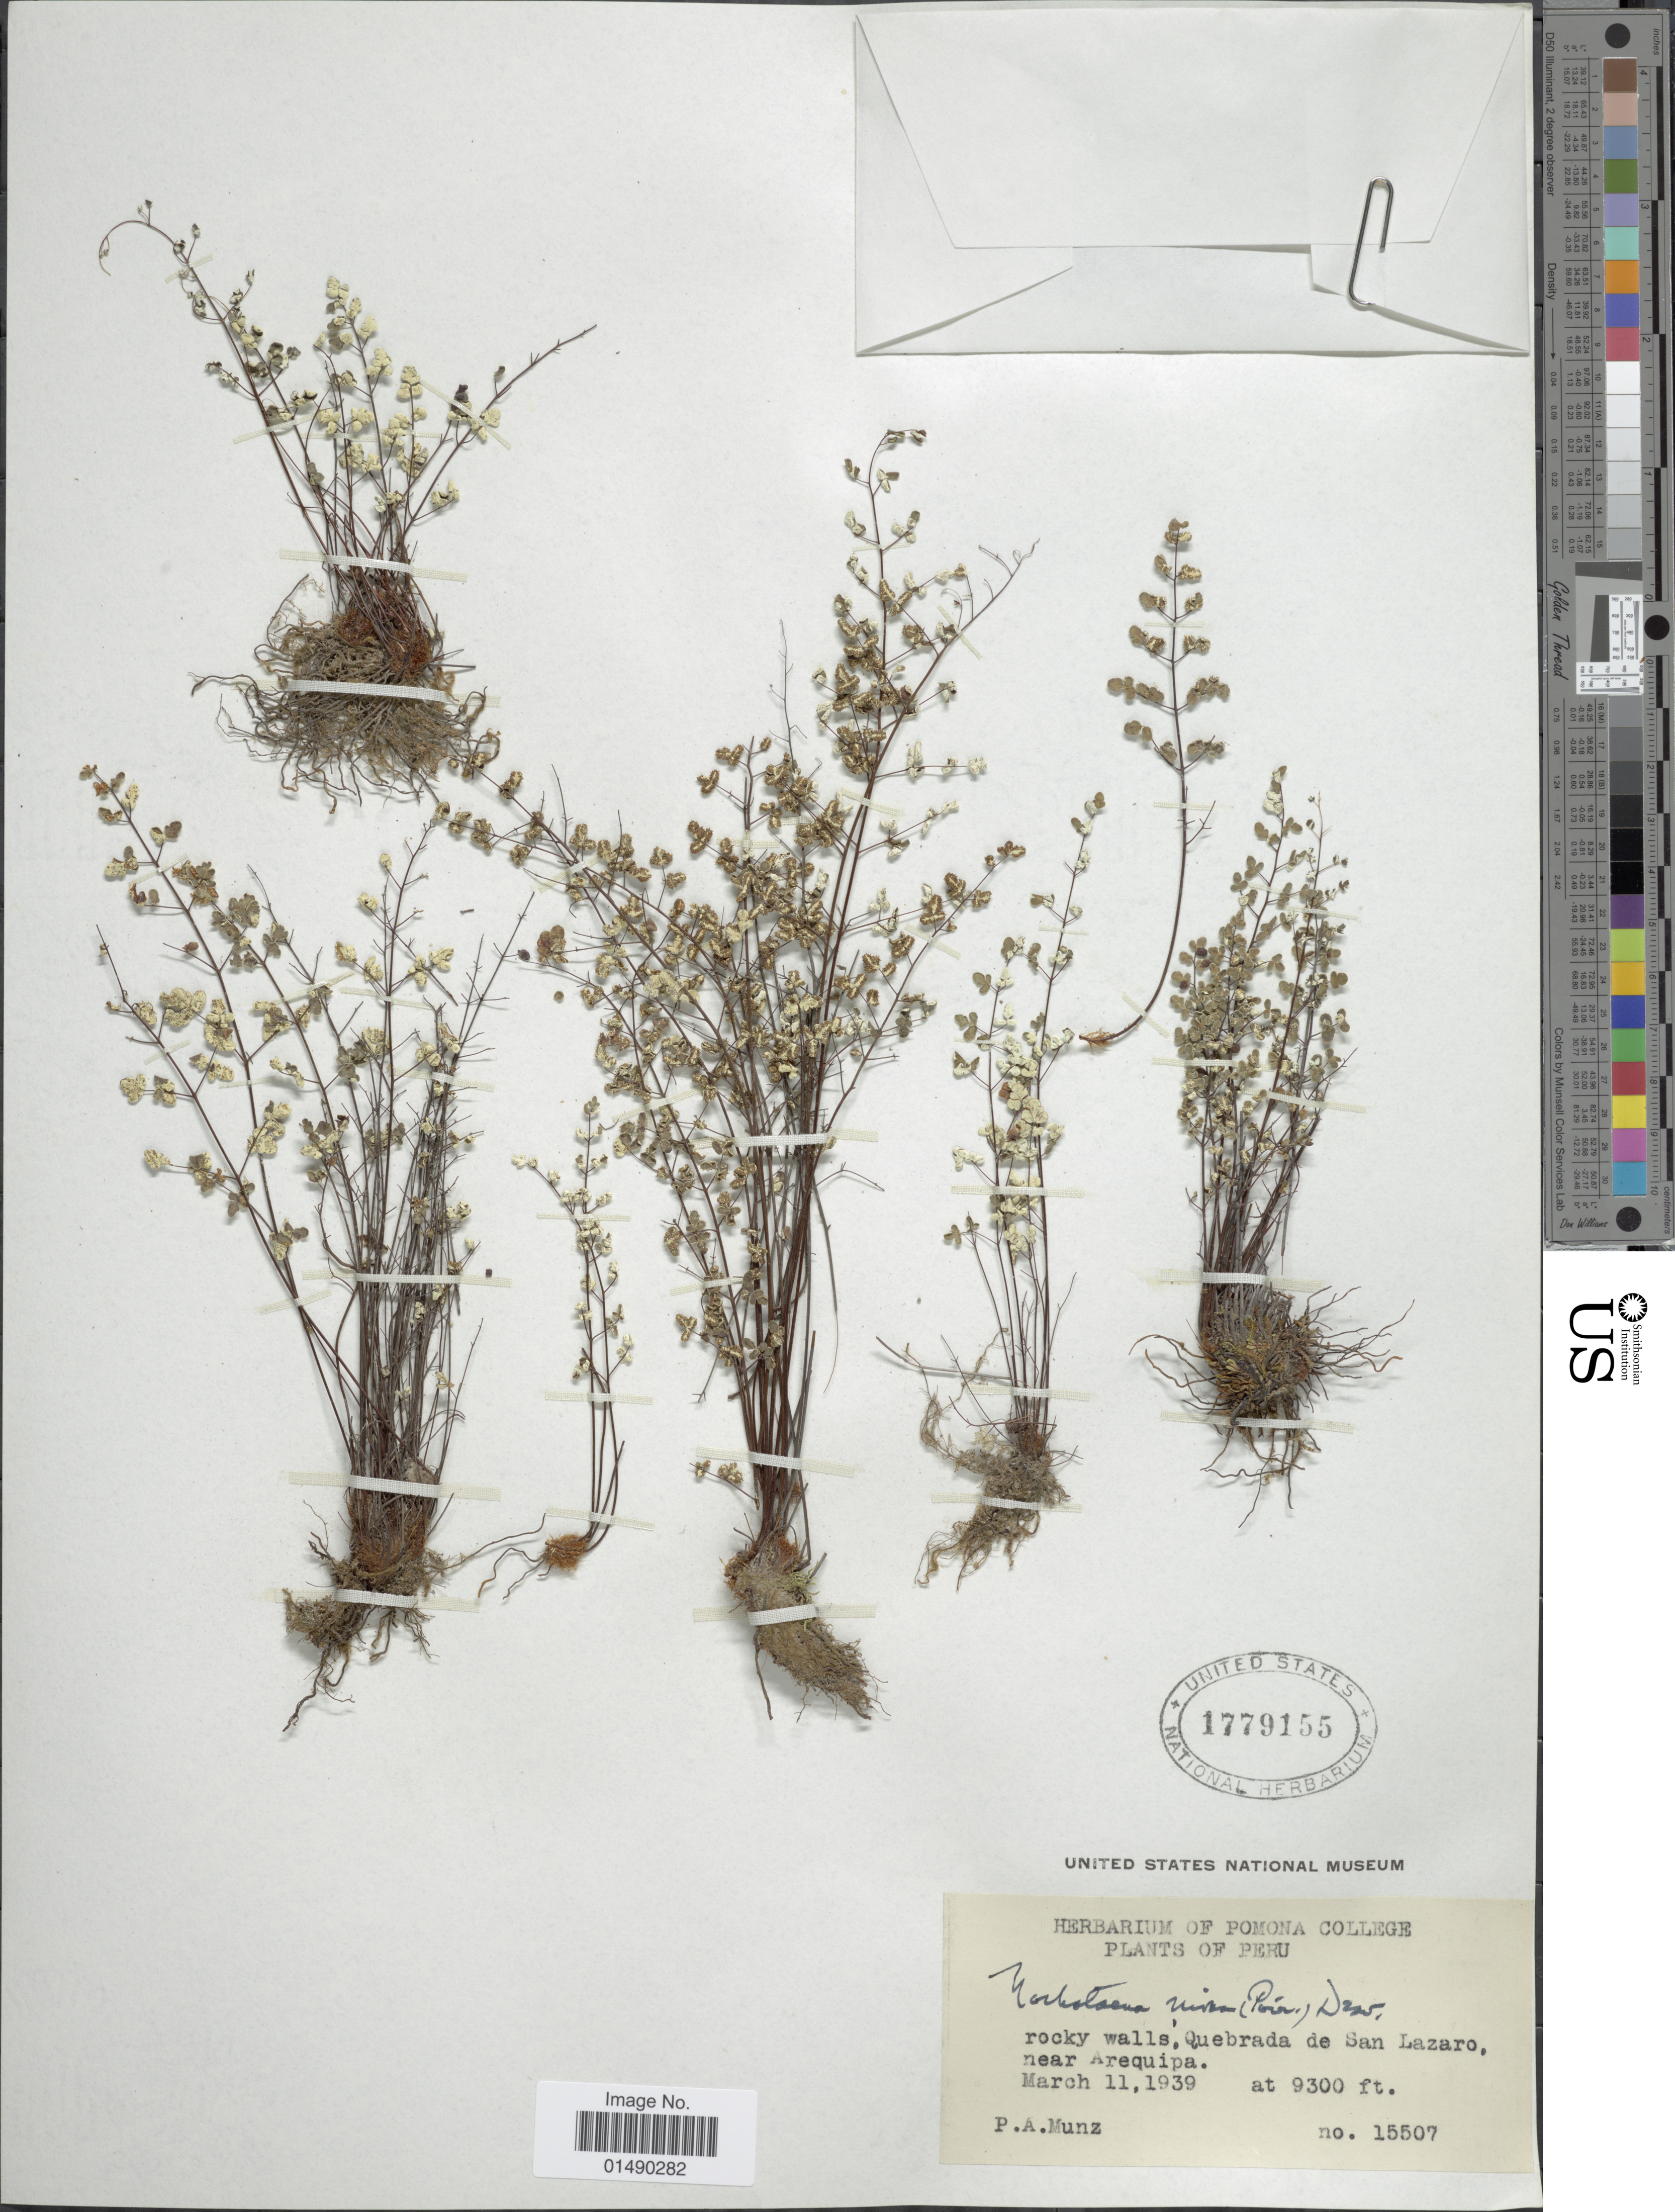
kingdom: Plantae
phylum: Tracheophyta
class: Polypodiopsida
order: Polypodiales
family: Pteridaceae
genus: Argyrochosma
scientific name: Argyrochosma nivea var. nivea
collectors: P. A. Munz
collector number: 15507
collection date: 1939-03-11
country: Peru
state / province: Arequipa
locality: Peru, rocky walls, Quebrada de San Lazaro, near Arequipa.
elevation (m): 2835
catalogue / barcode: US 1779155